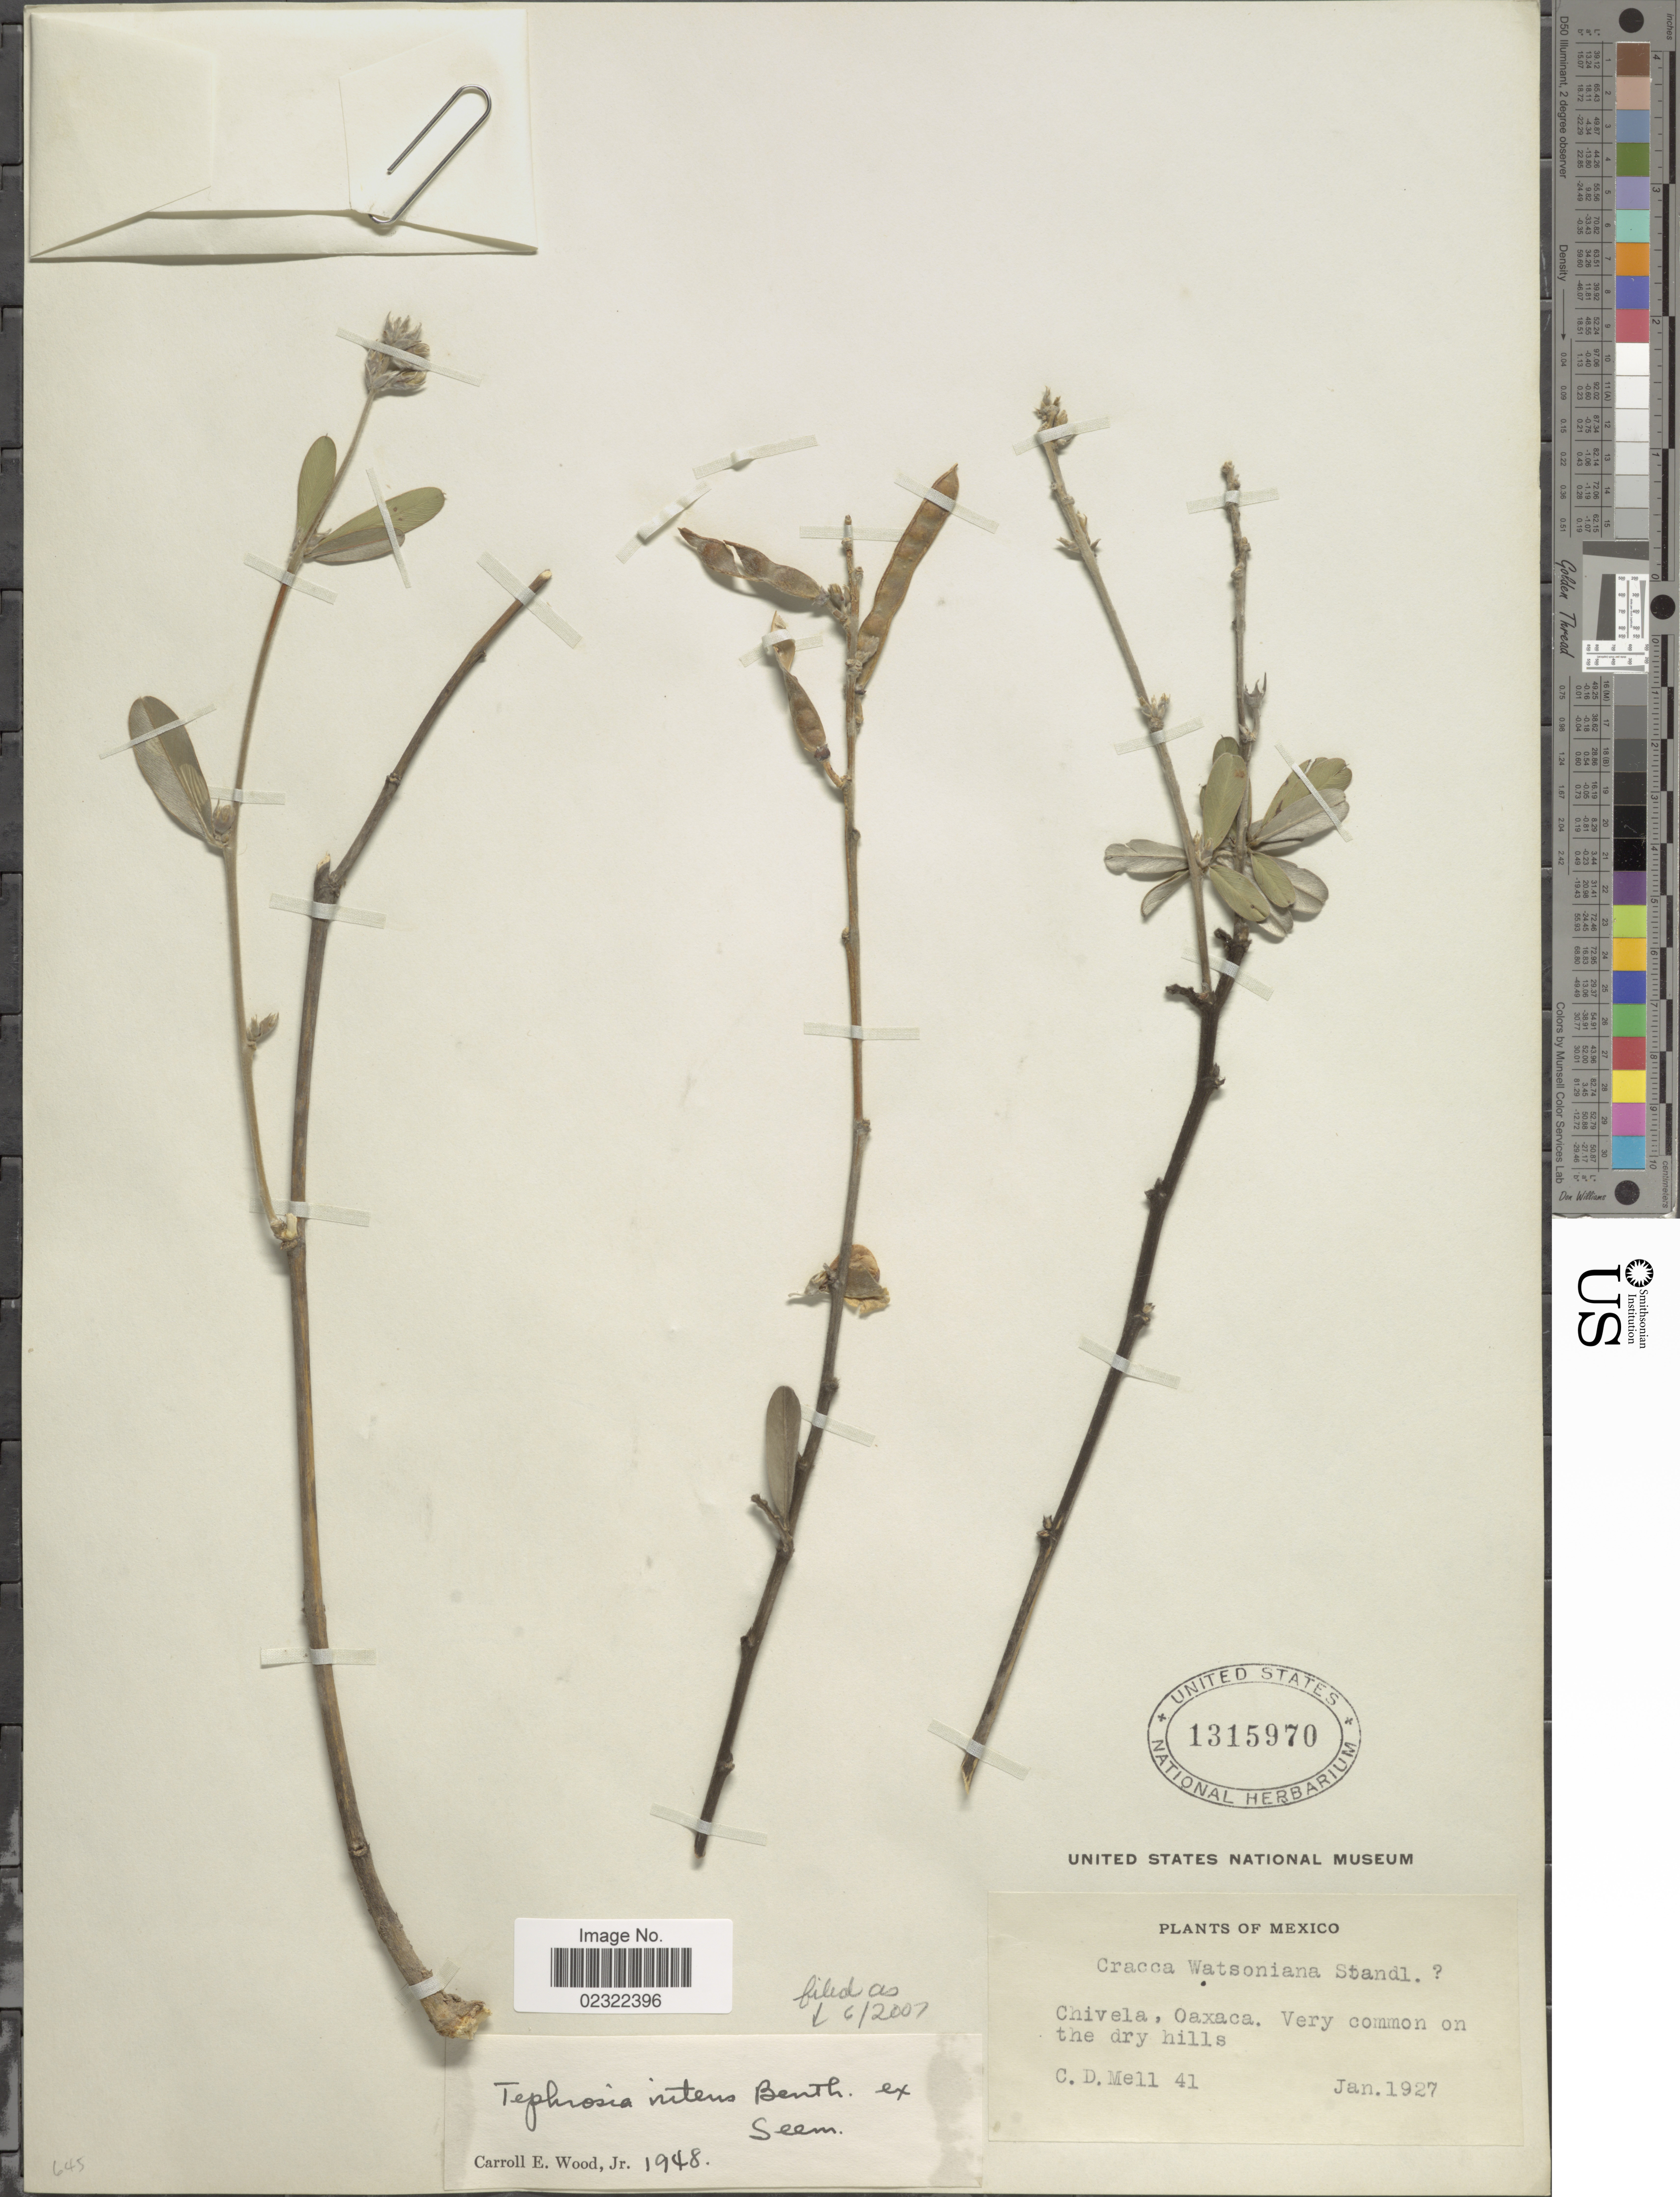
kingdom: Plantae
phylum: Tracheophyta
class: Magnoliopsida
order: Fabales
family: Fabaceae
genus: Tephrosia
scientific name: Tephrosia nitens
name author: Benth.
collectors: C. D. Mell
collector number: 41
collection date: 1927-01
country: Mexico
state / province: Oaxaca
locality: Chivela, Oaxaca, Very common on the dry hills.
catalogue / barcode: US 1315970